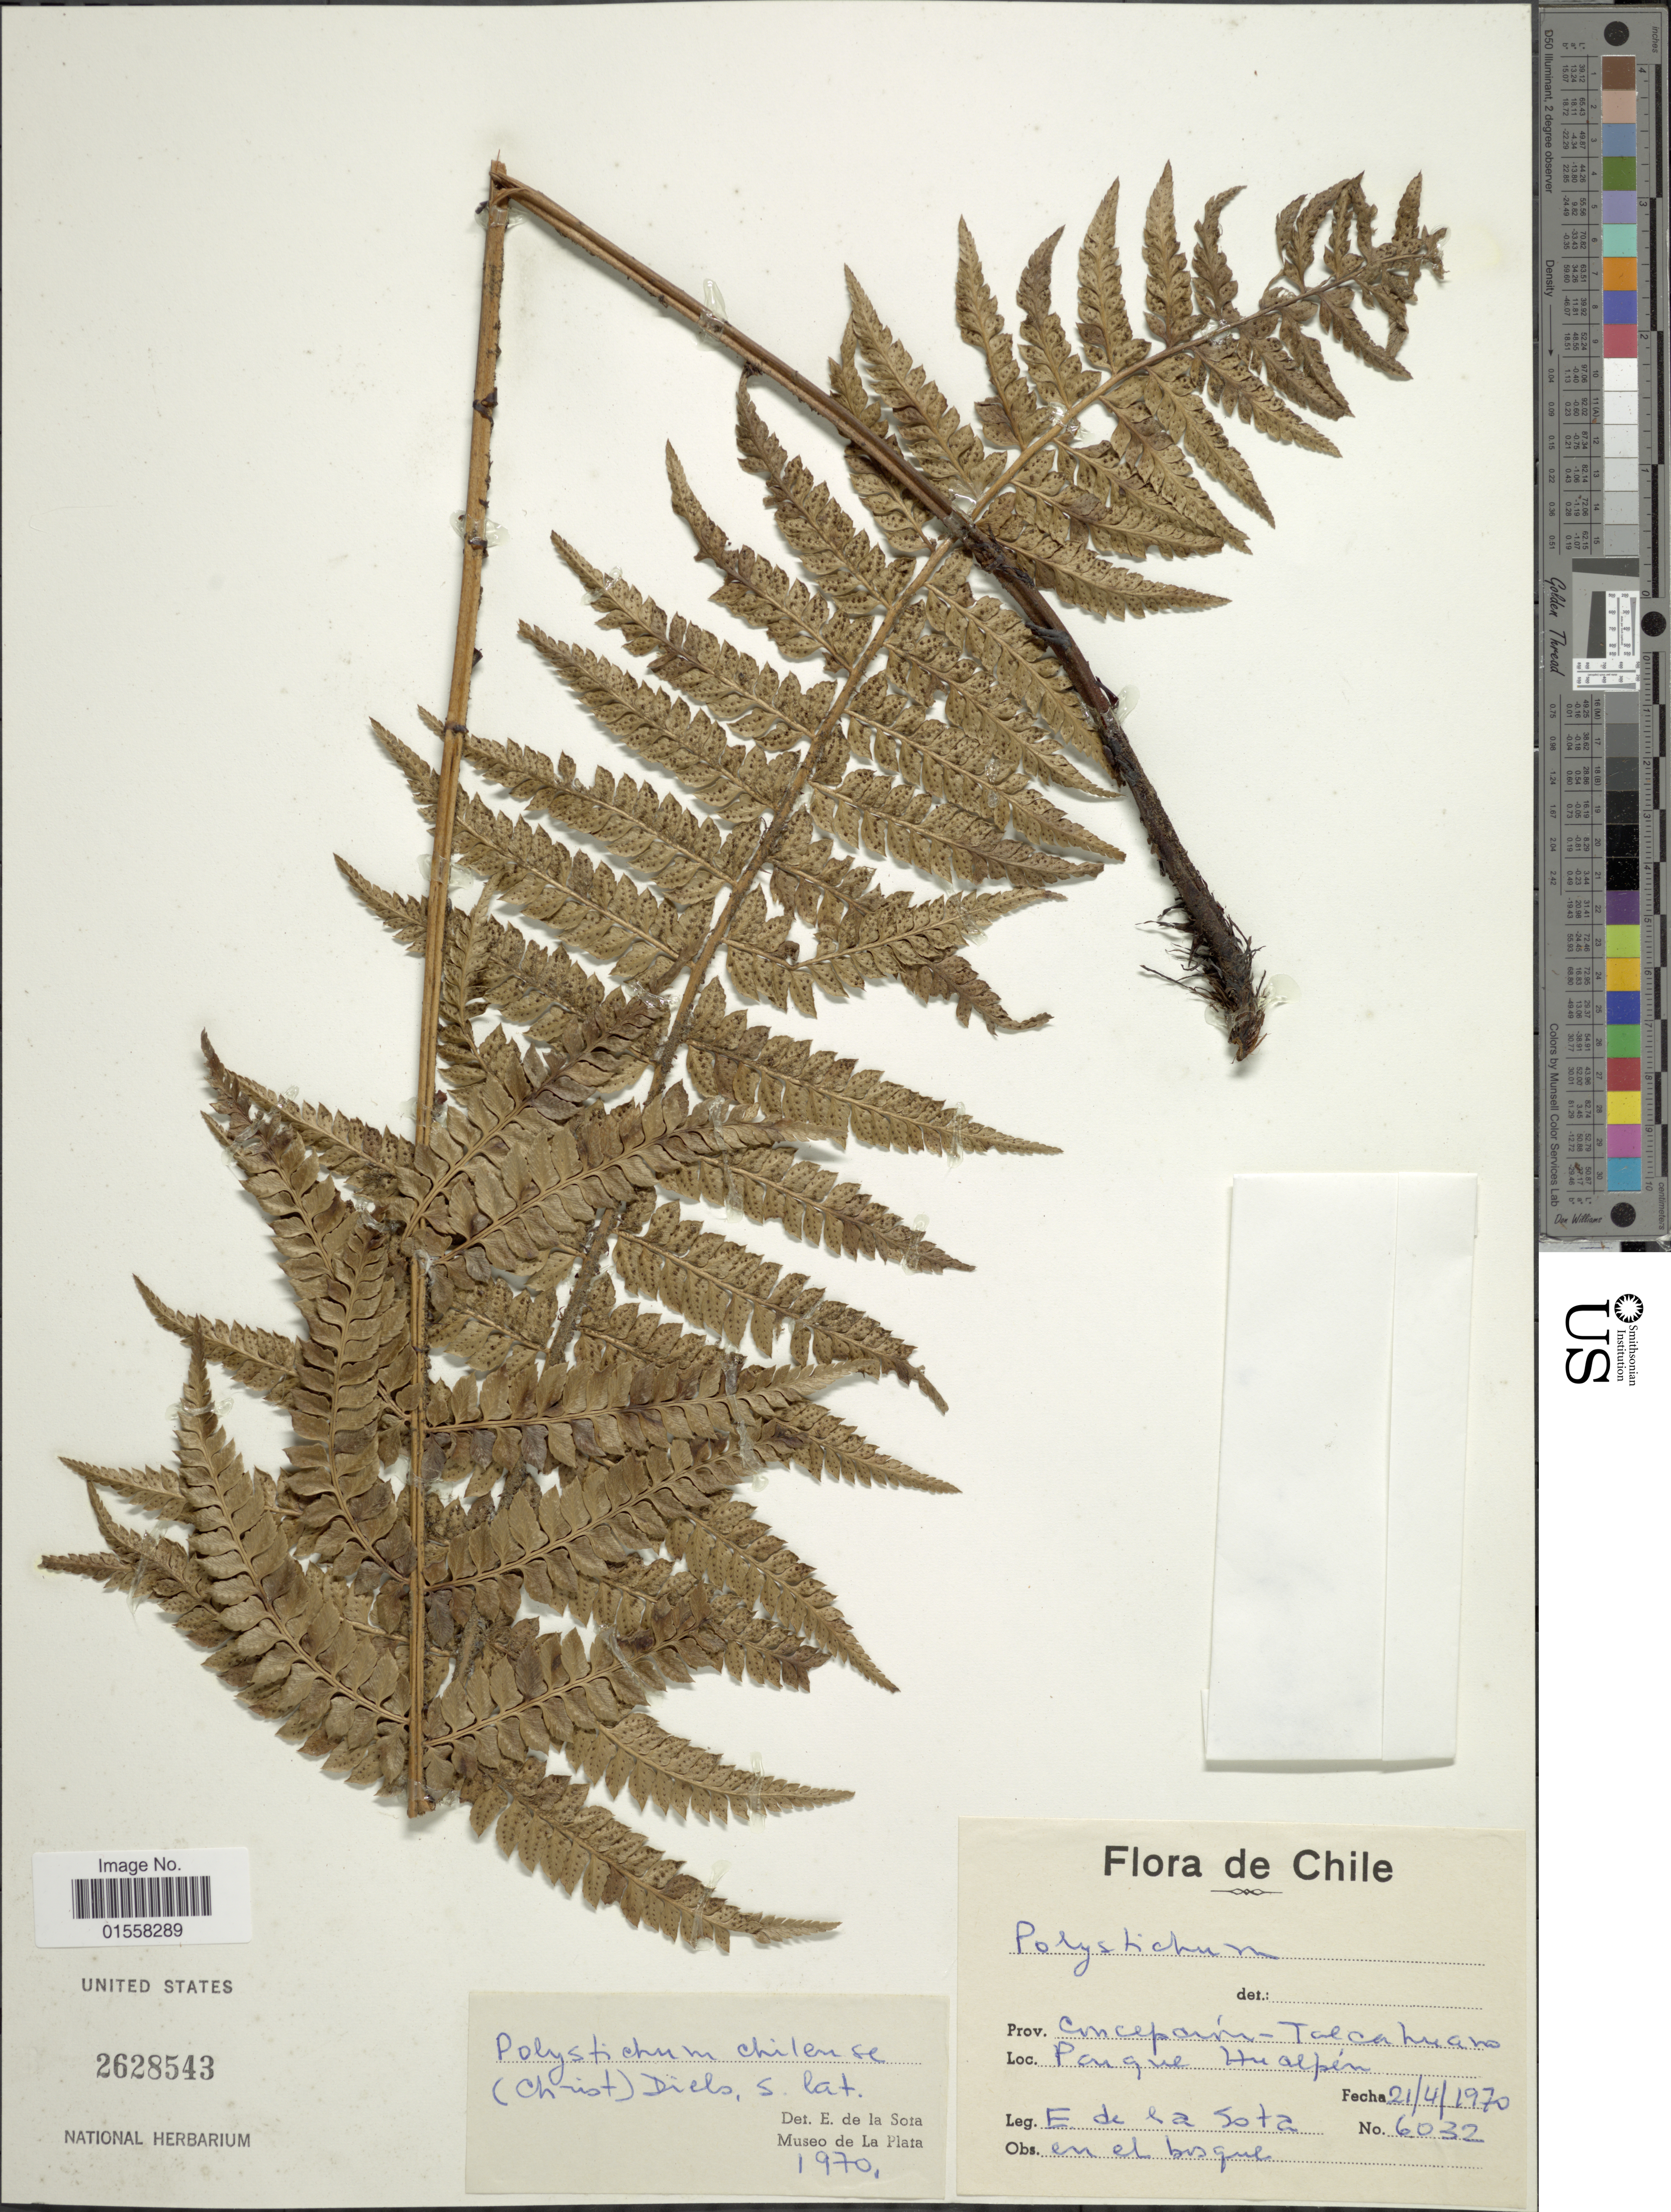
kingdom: Plantae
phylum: Tracheophyta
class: Polypodiopsida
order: Polypodiales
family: Dryopteridaceae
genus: Polystichum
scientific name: Polystichum chilense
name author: (Christ) Diels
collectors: E. R. de la Sota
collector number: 6032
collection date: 1970-04-21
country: Chile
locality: Concepcion-Talcahuano. Parque Hualpén.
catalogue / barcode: US 2628543